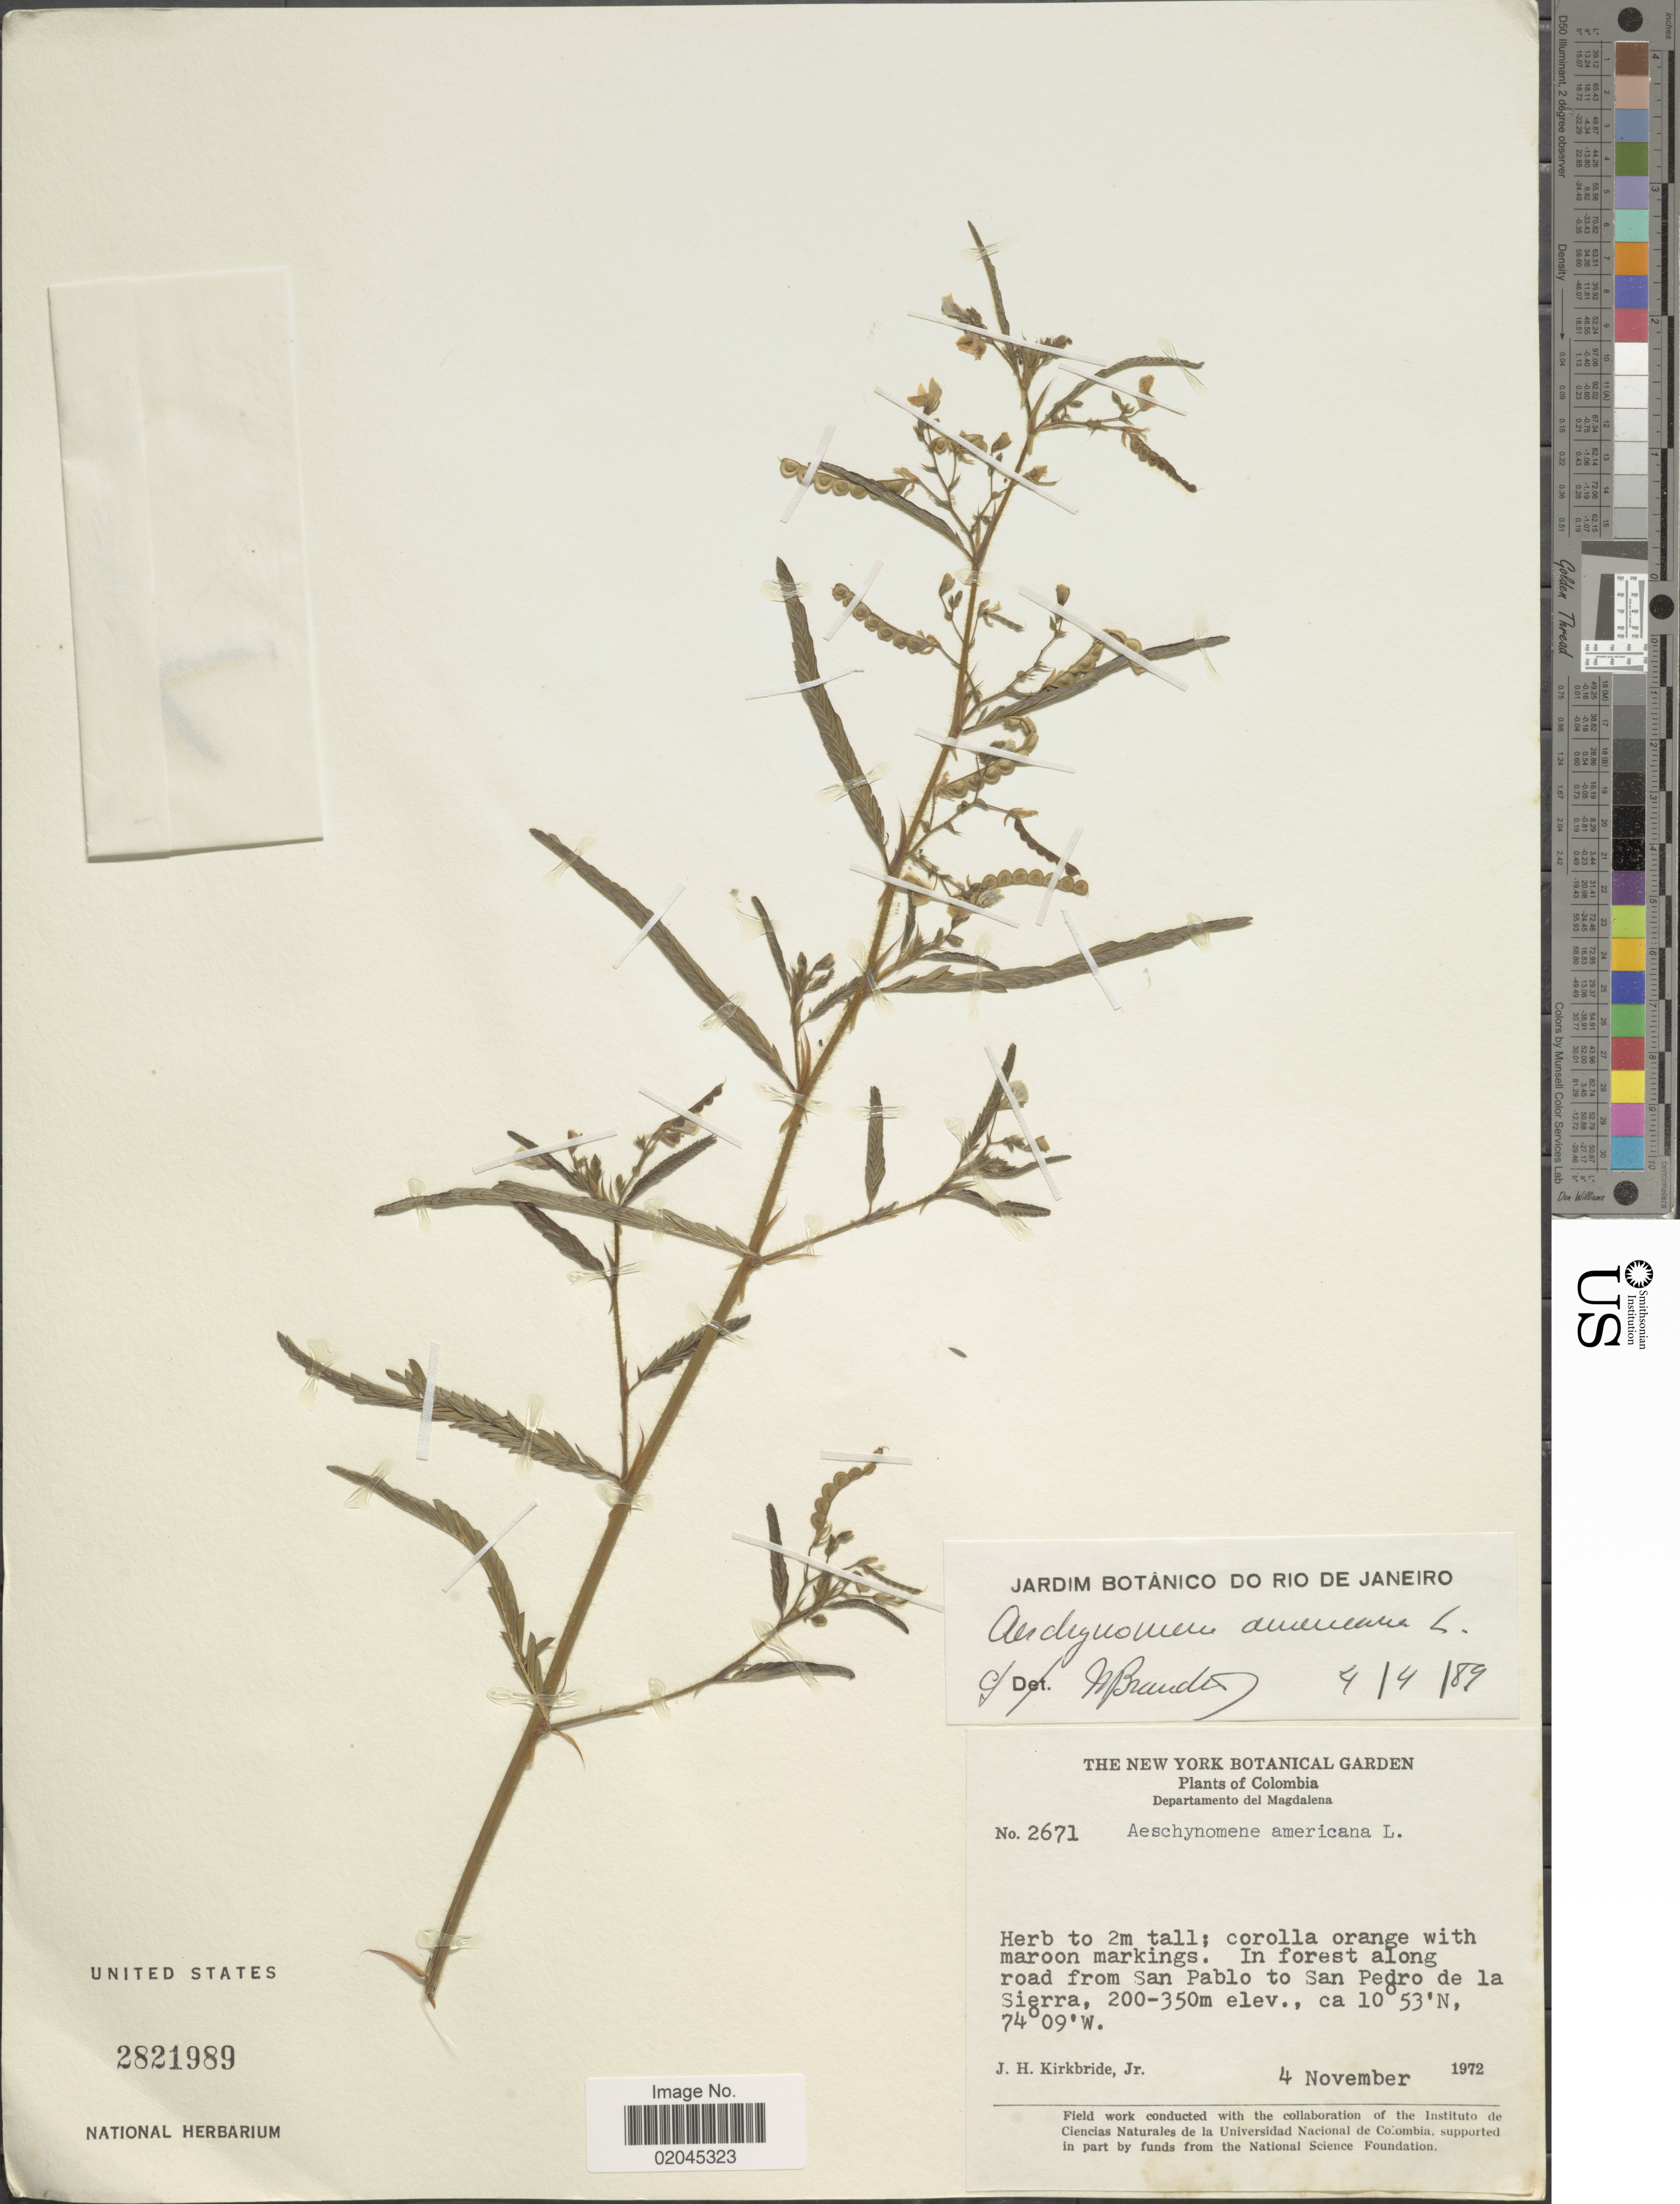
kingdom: Plantae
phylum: Tracheophyta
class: Magnoliopsida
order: Fabales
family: Fabaceae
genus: Aeschynomene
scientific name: Aeschynomene americana var. americana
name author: L.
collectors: J. H. Kirkbride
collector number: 2671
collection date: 1972-11-04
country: Colombia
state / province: Magdalena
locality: Department del Magdalena, In forest along road from San pablo to San Pedro de la Sierra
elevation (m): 200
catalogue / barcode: US 2821989